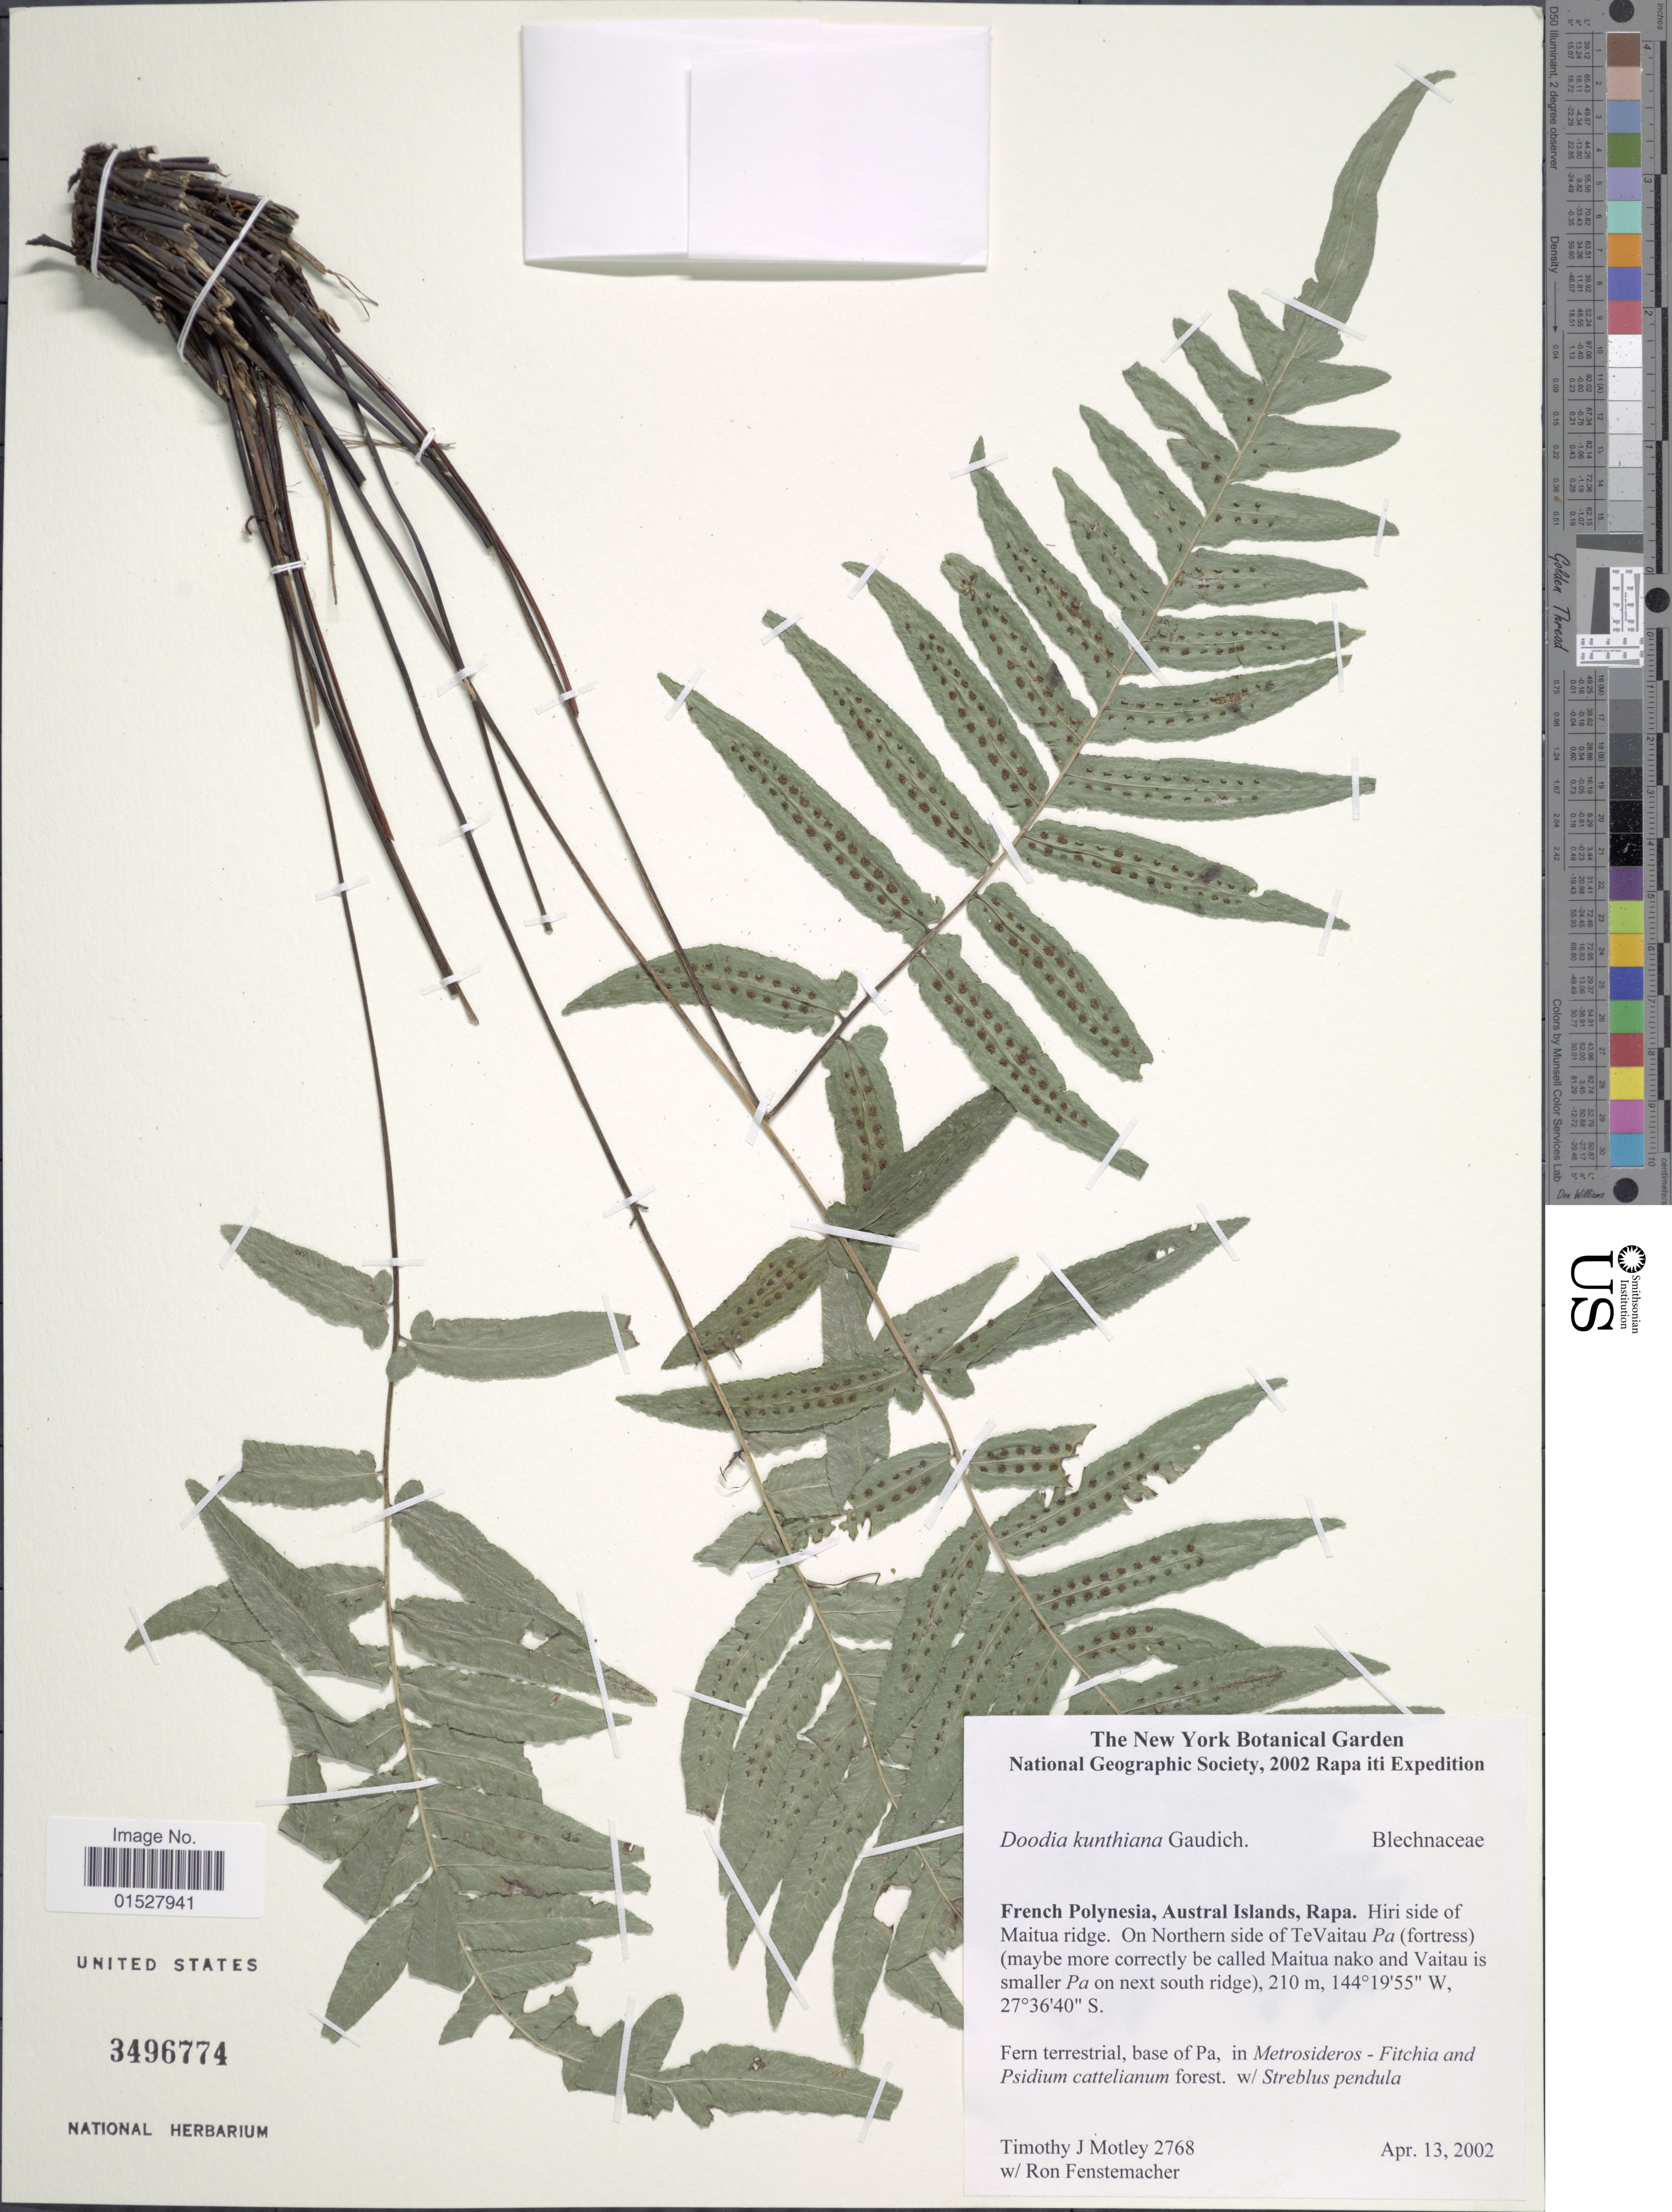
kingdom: Plantae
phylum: Tracheophyta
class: Polypodiopsida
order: Polypodiales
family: Blechnaceae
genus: Doodia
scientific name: Doodia kunthiana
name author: Gaudich.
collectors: R. Fenstemacher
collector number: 2768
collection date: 2002-04-13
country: French Polynesia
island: Rapa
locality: Austral Islands, Rapa. Hiri side of Maitua ridge, on northern side of Te Vaitau Pa (fortress) (maybe more correctly be called Maitua nako and Vaitua is smaller Pa on next south ridge).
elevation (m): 210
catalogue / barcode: US 3496774